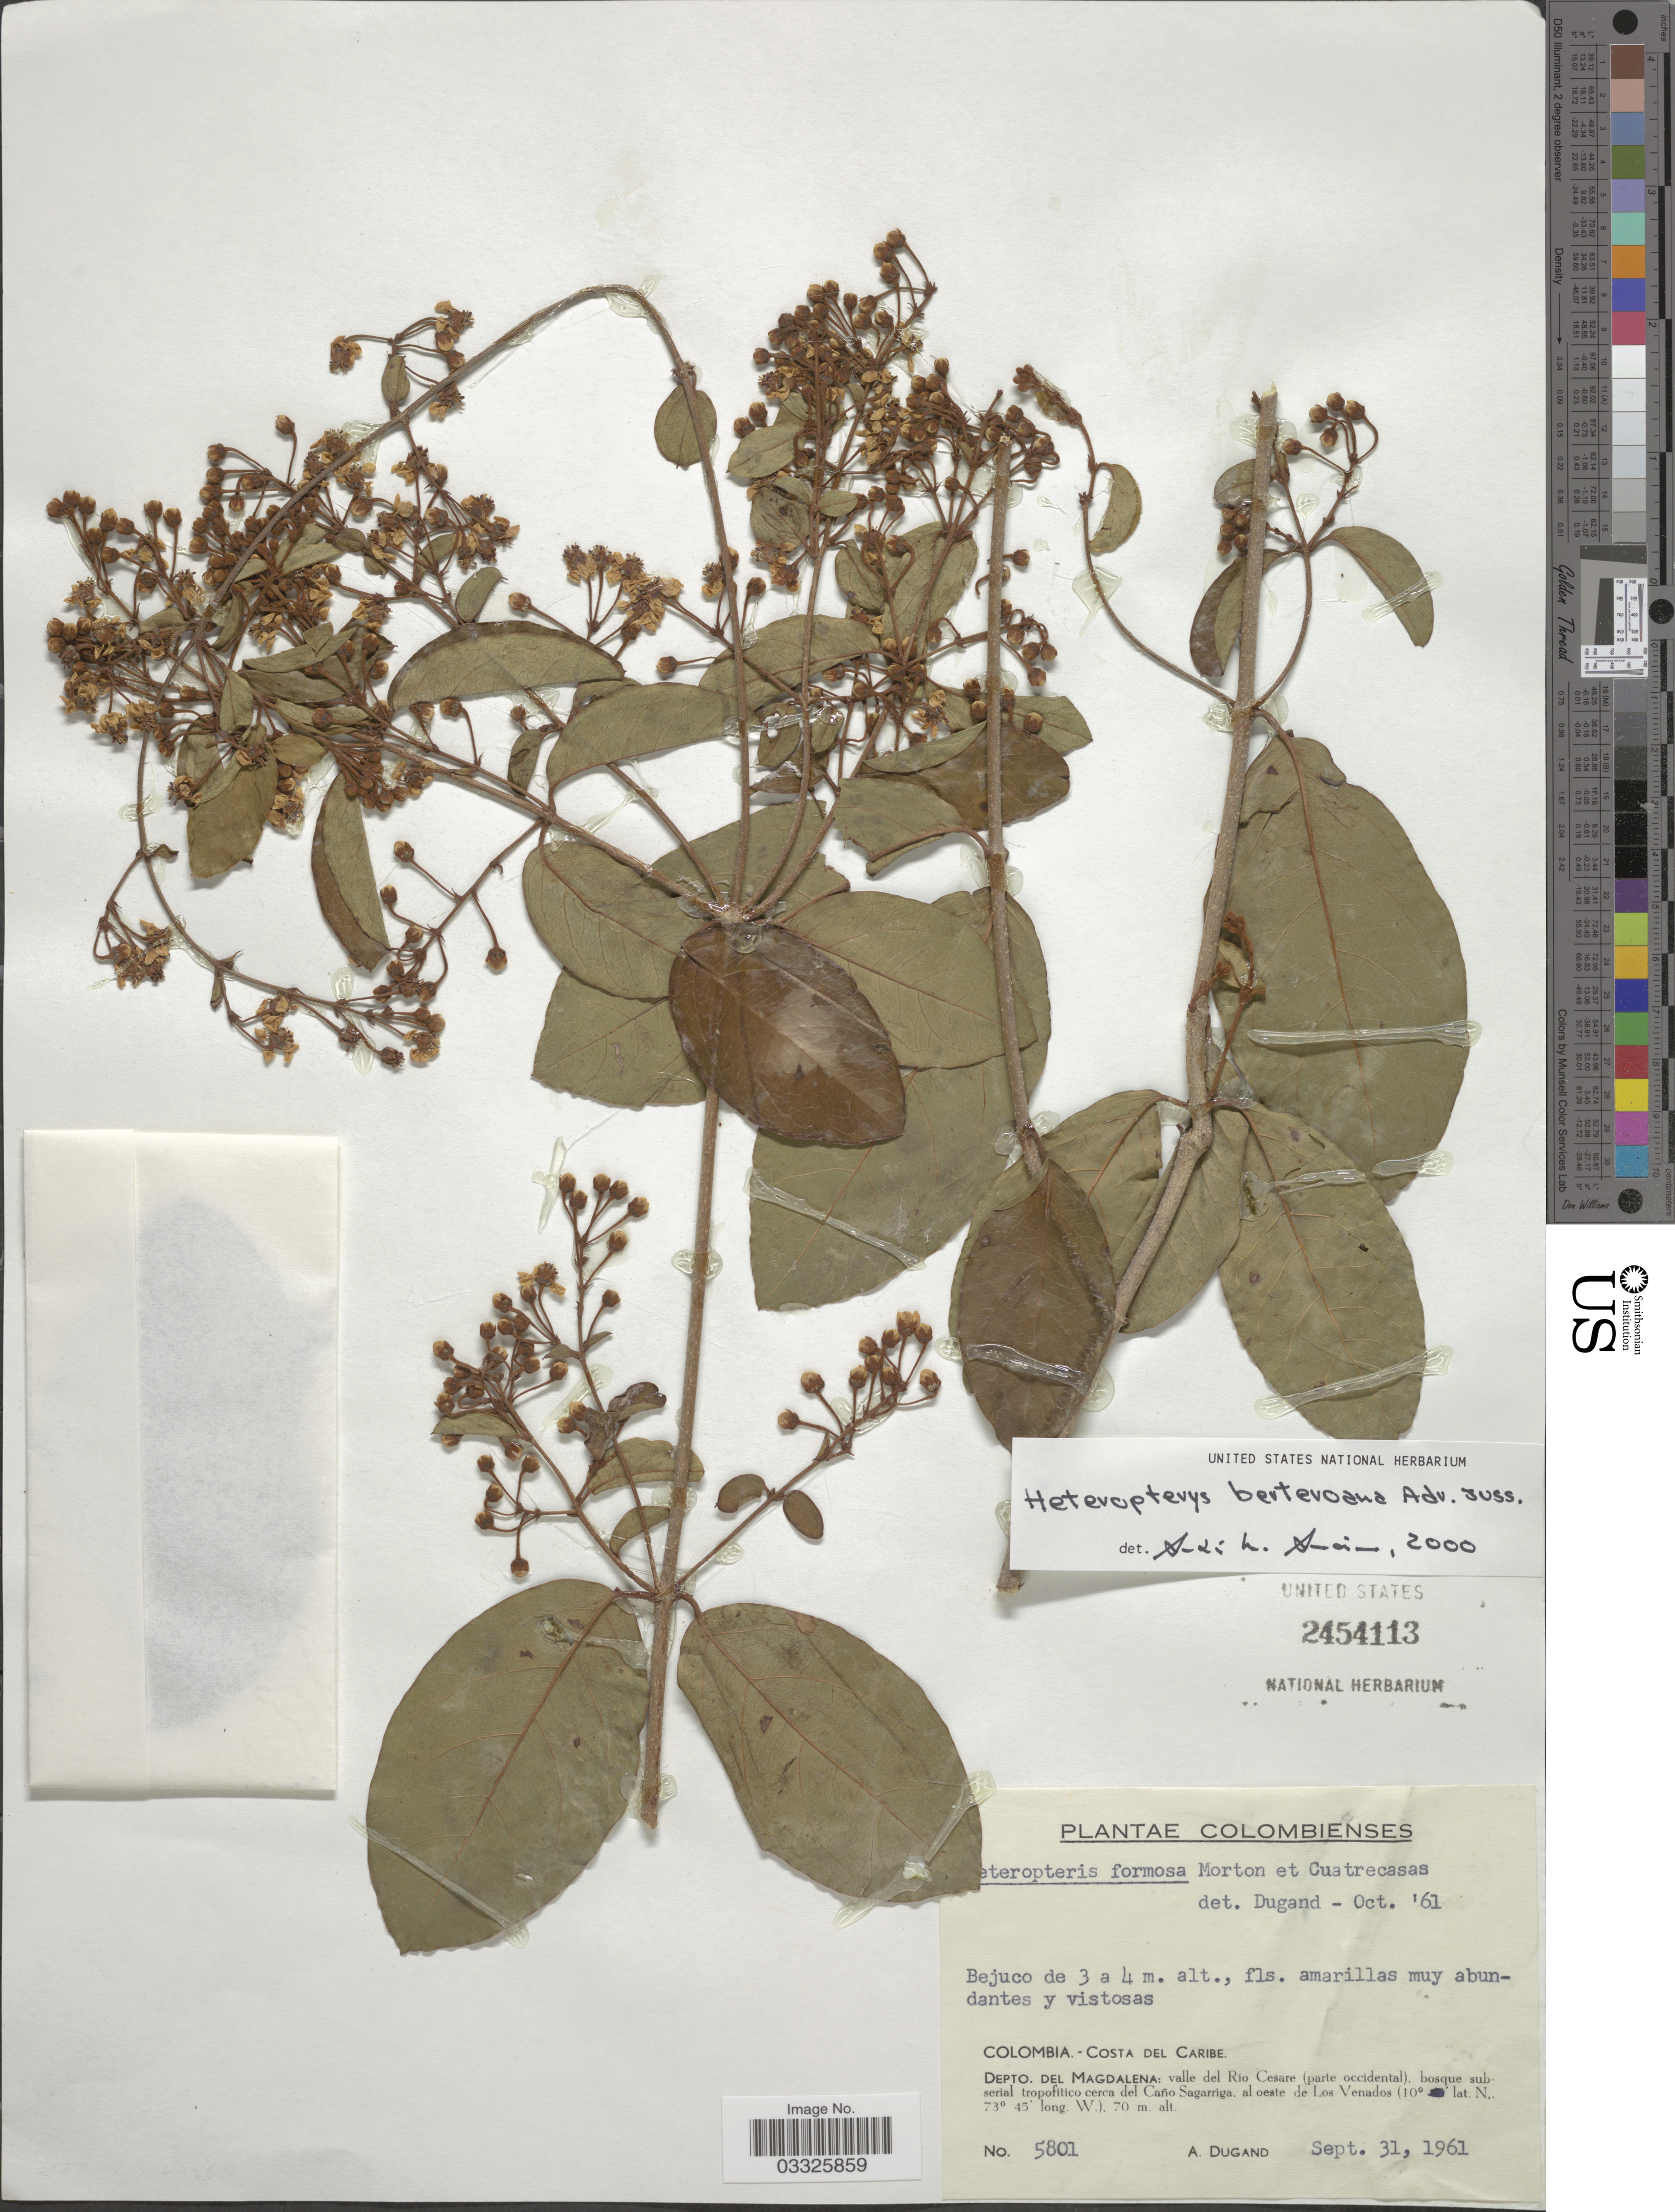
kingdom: Plantae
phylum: Tracheophyta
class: Magnoliopsida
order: Malpighiales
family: Malpighiaceae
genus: Heteropterys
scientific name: Heteropterys berteroana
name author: A. Juss.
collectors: A. Dugand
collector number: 5801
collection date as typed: Transcribed d/m/y: 31/9/1961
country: Colombia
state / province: Magdalena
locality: Costa del Caribe. Depto. Del Magdalena: valle del Río Cesare (parte occidental). Bosque subserial tropofitico cerca del Caño Sagarriga. al oeste de Los Venados.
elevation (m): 70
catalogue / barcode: US 2454113